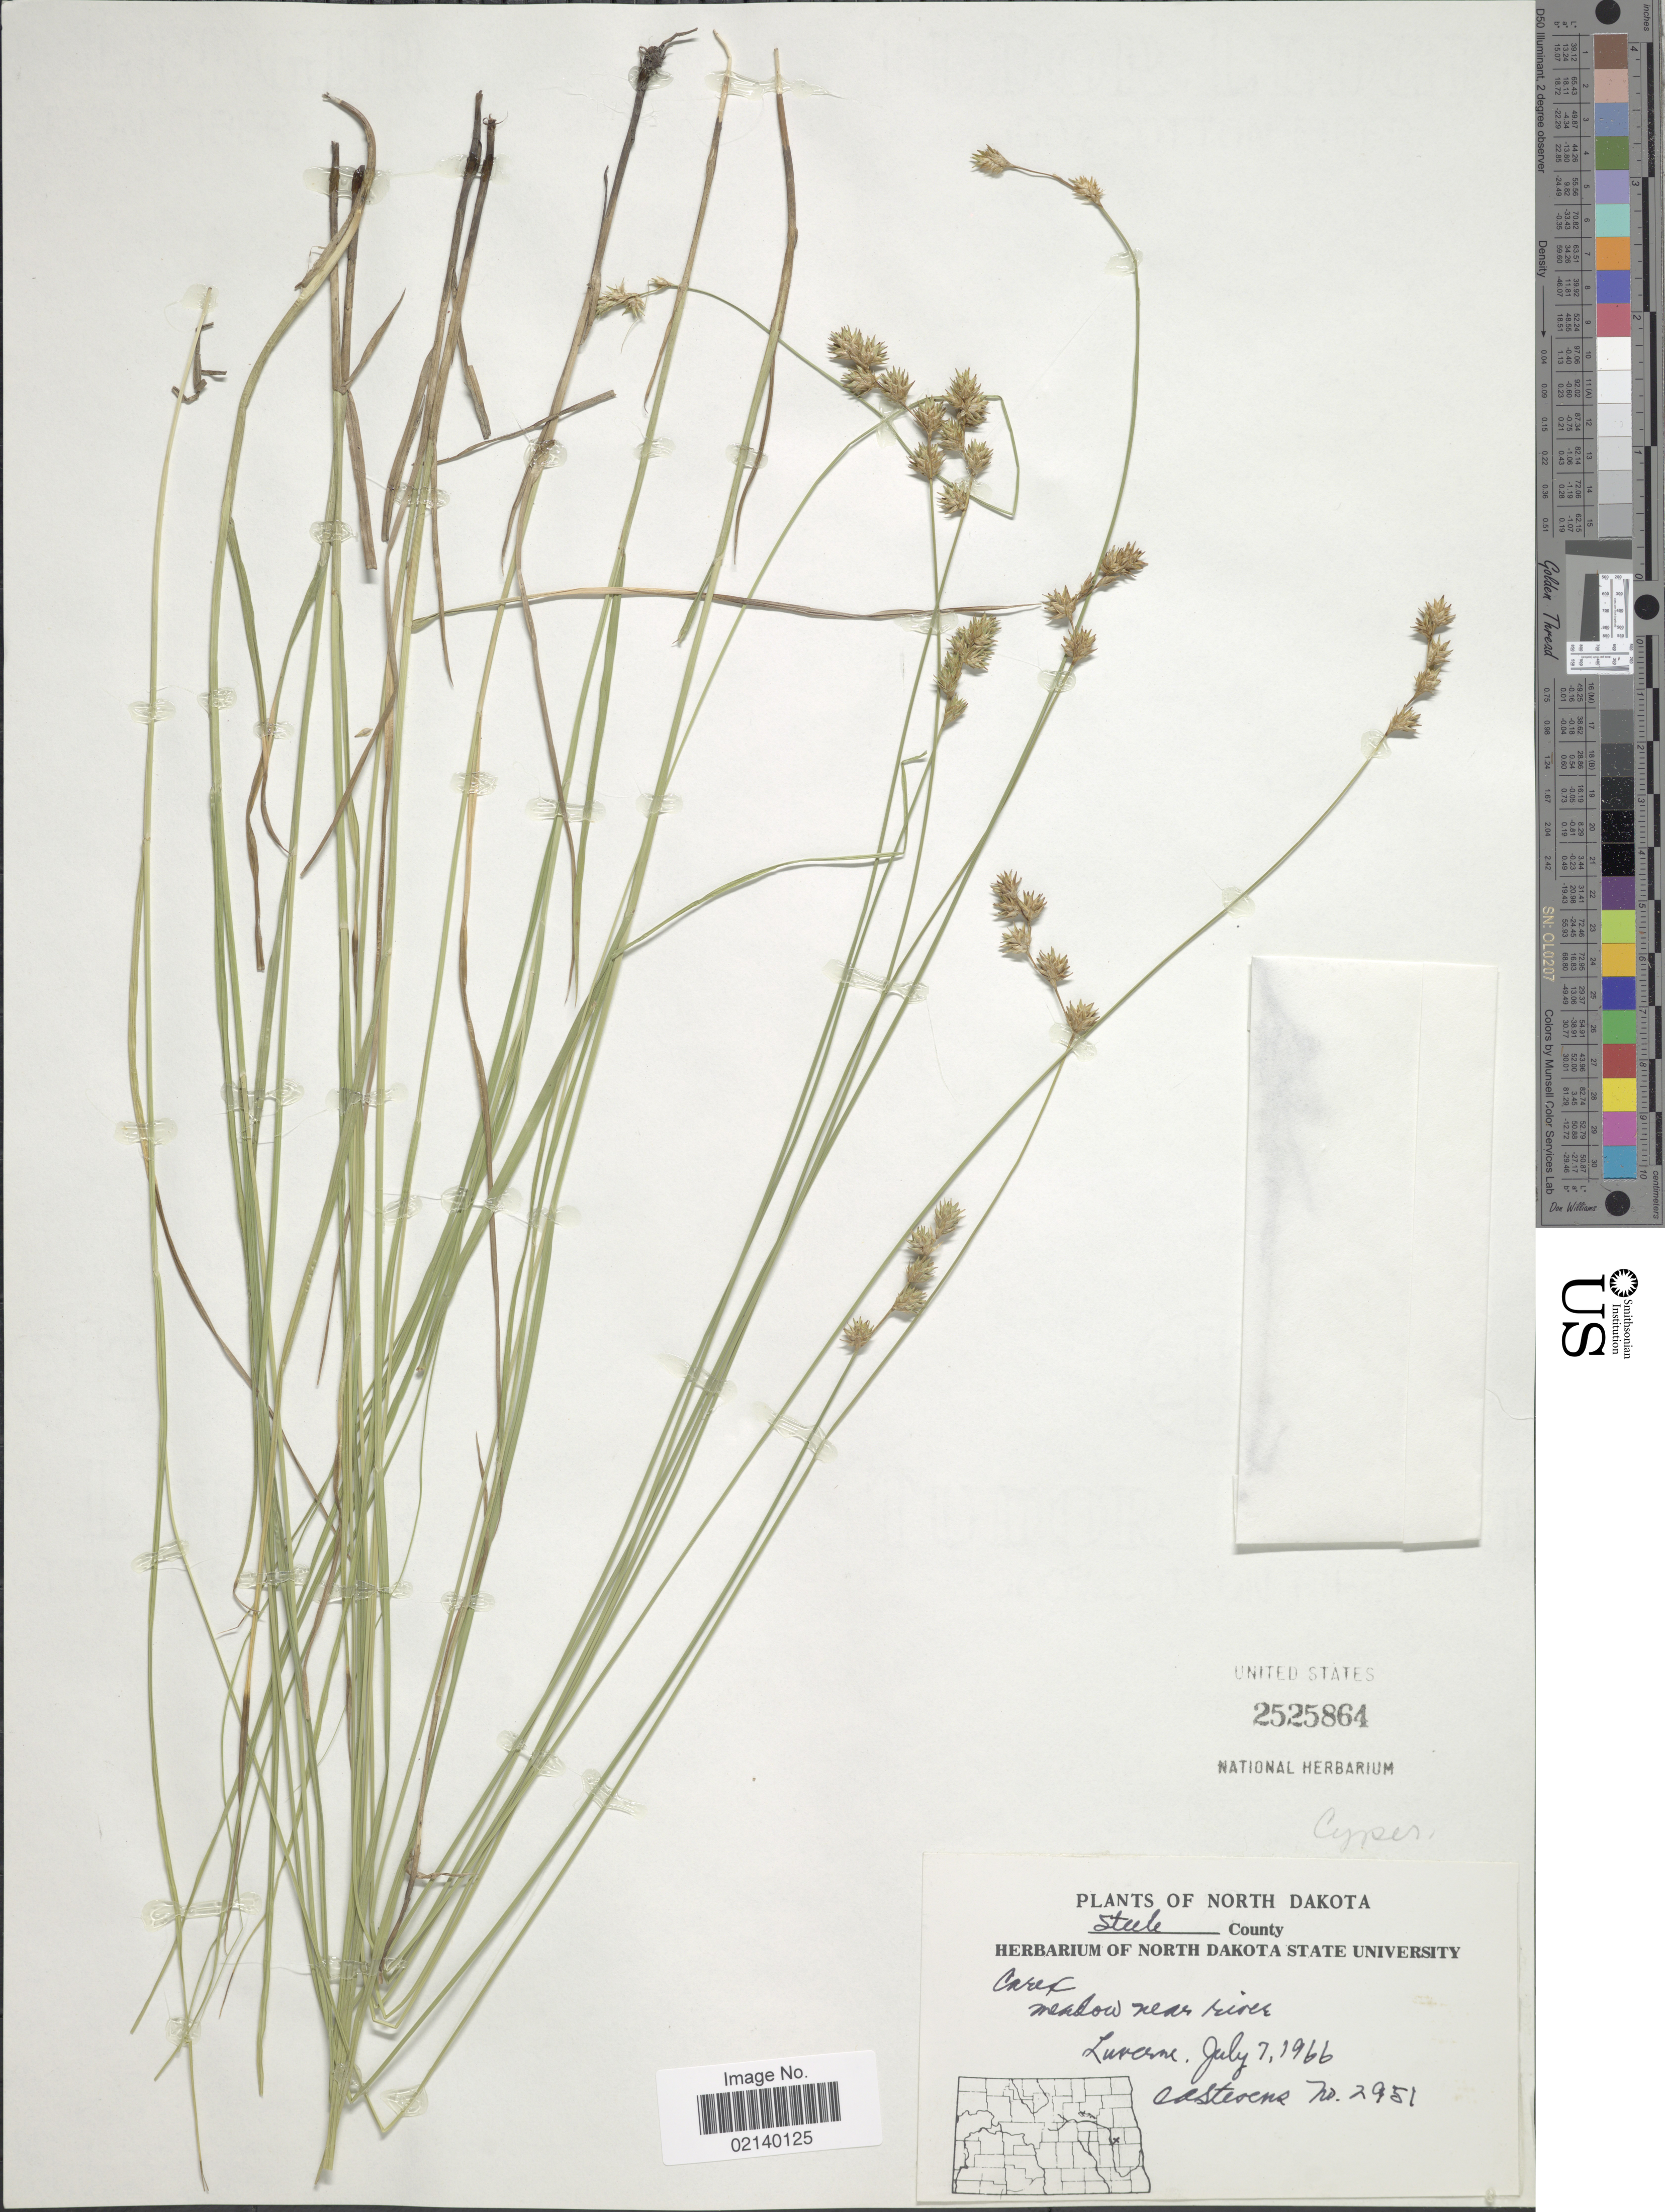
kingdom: Plantae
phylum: Tracheophyta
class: Liliopsida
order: Poales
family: Cyperaceae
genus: Carex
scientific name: Carex tenera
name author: Dewey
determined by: Strong, Mark T., (BOT), Smithsonian Institution - National Museum of Natural History (UNITED STATES)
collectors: O. A. Stevens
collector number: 2951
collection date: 1966-07-07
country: United States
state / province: North Dakota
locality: Meadow near river, Luverne, Steele County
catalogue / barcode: US 2525864